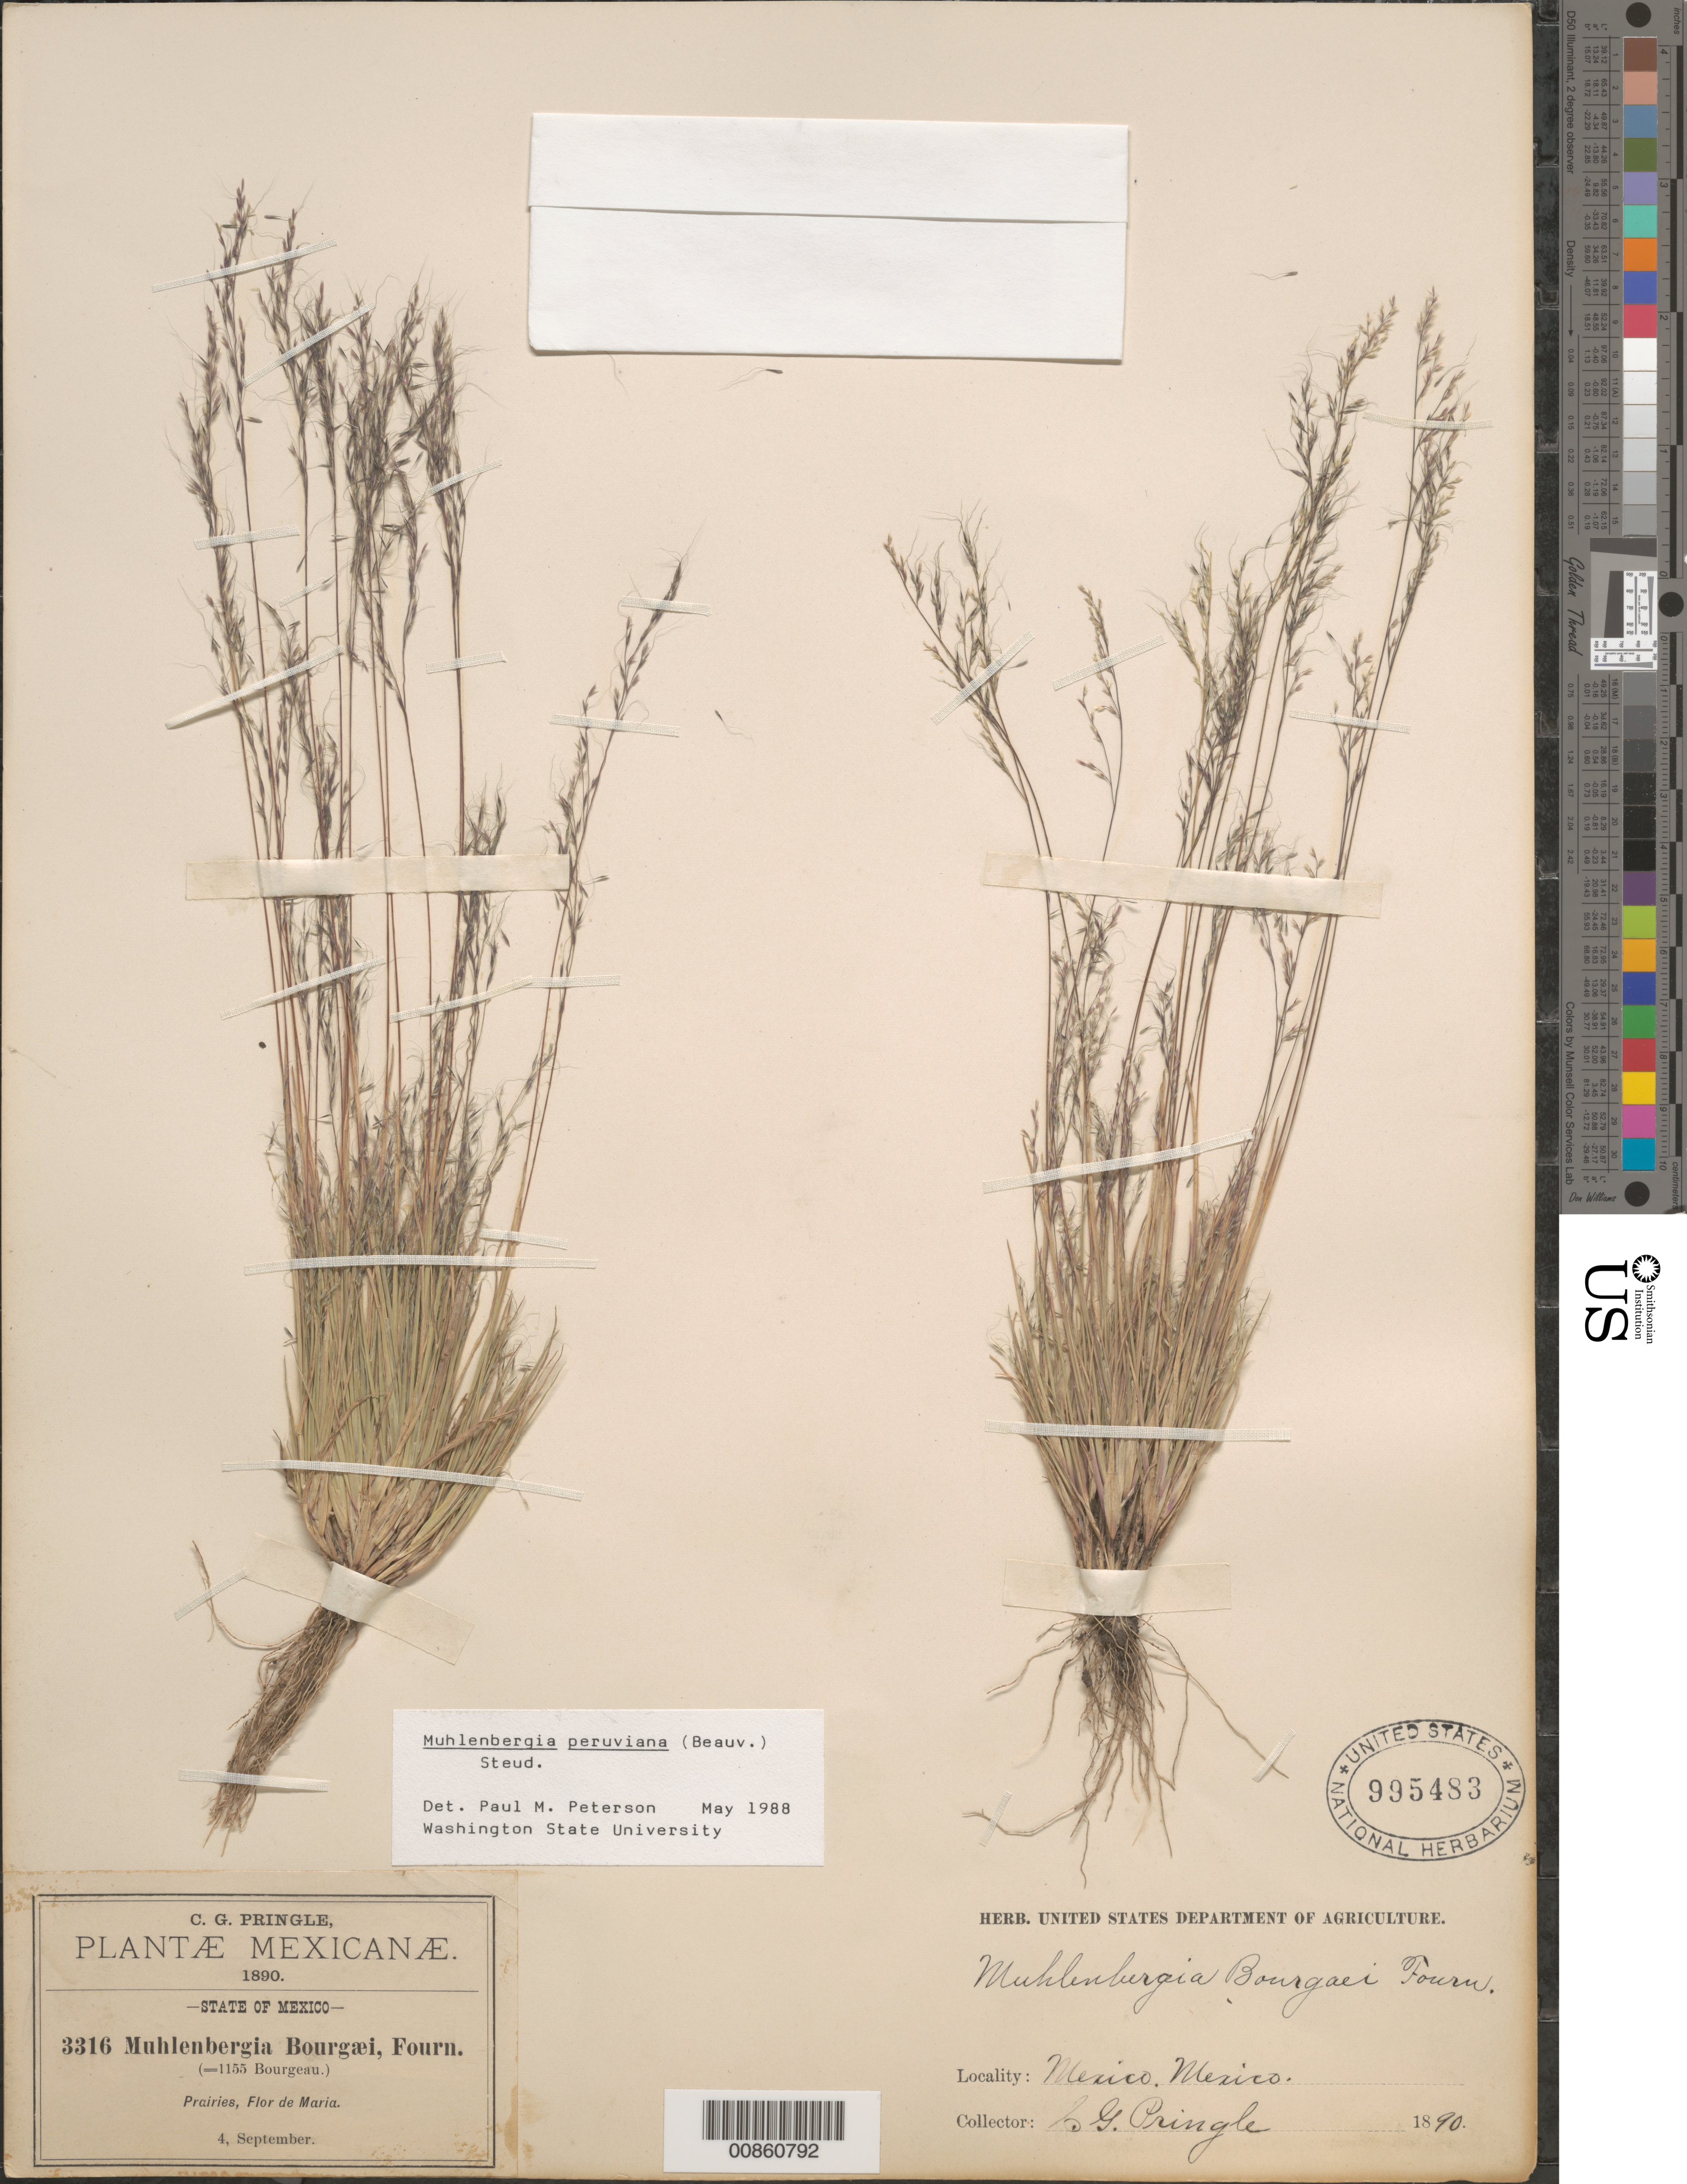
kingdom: Plantae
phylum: Tracheophyta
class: Liliopsida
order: Poales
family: Poaceae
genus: Muhlenbergia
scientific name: Muhlenbergia peruviana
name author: (P. Beauv.) Steud.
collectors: C. G. Pringle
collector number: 3316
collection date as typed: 04 Sep 1890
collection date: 1890-09-04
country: Mexico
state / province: México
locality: Flor de Maria, Estado de Mexico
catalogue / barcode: US 995483